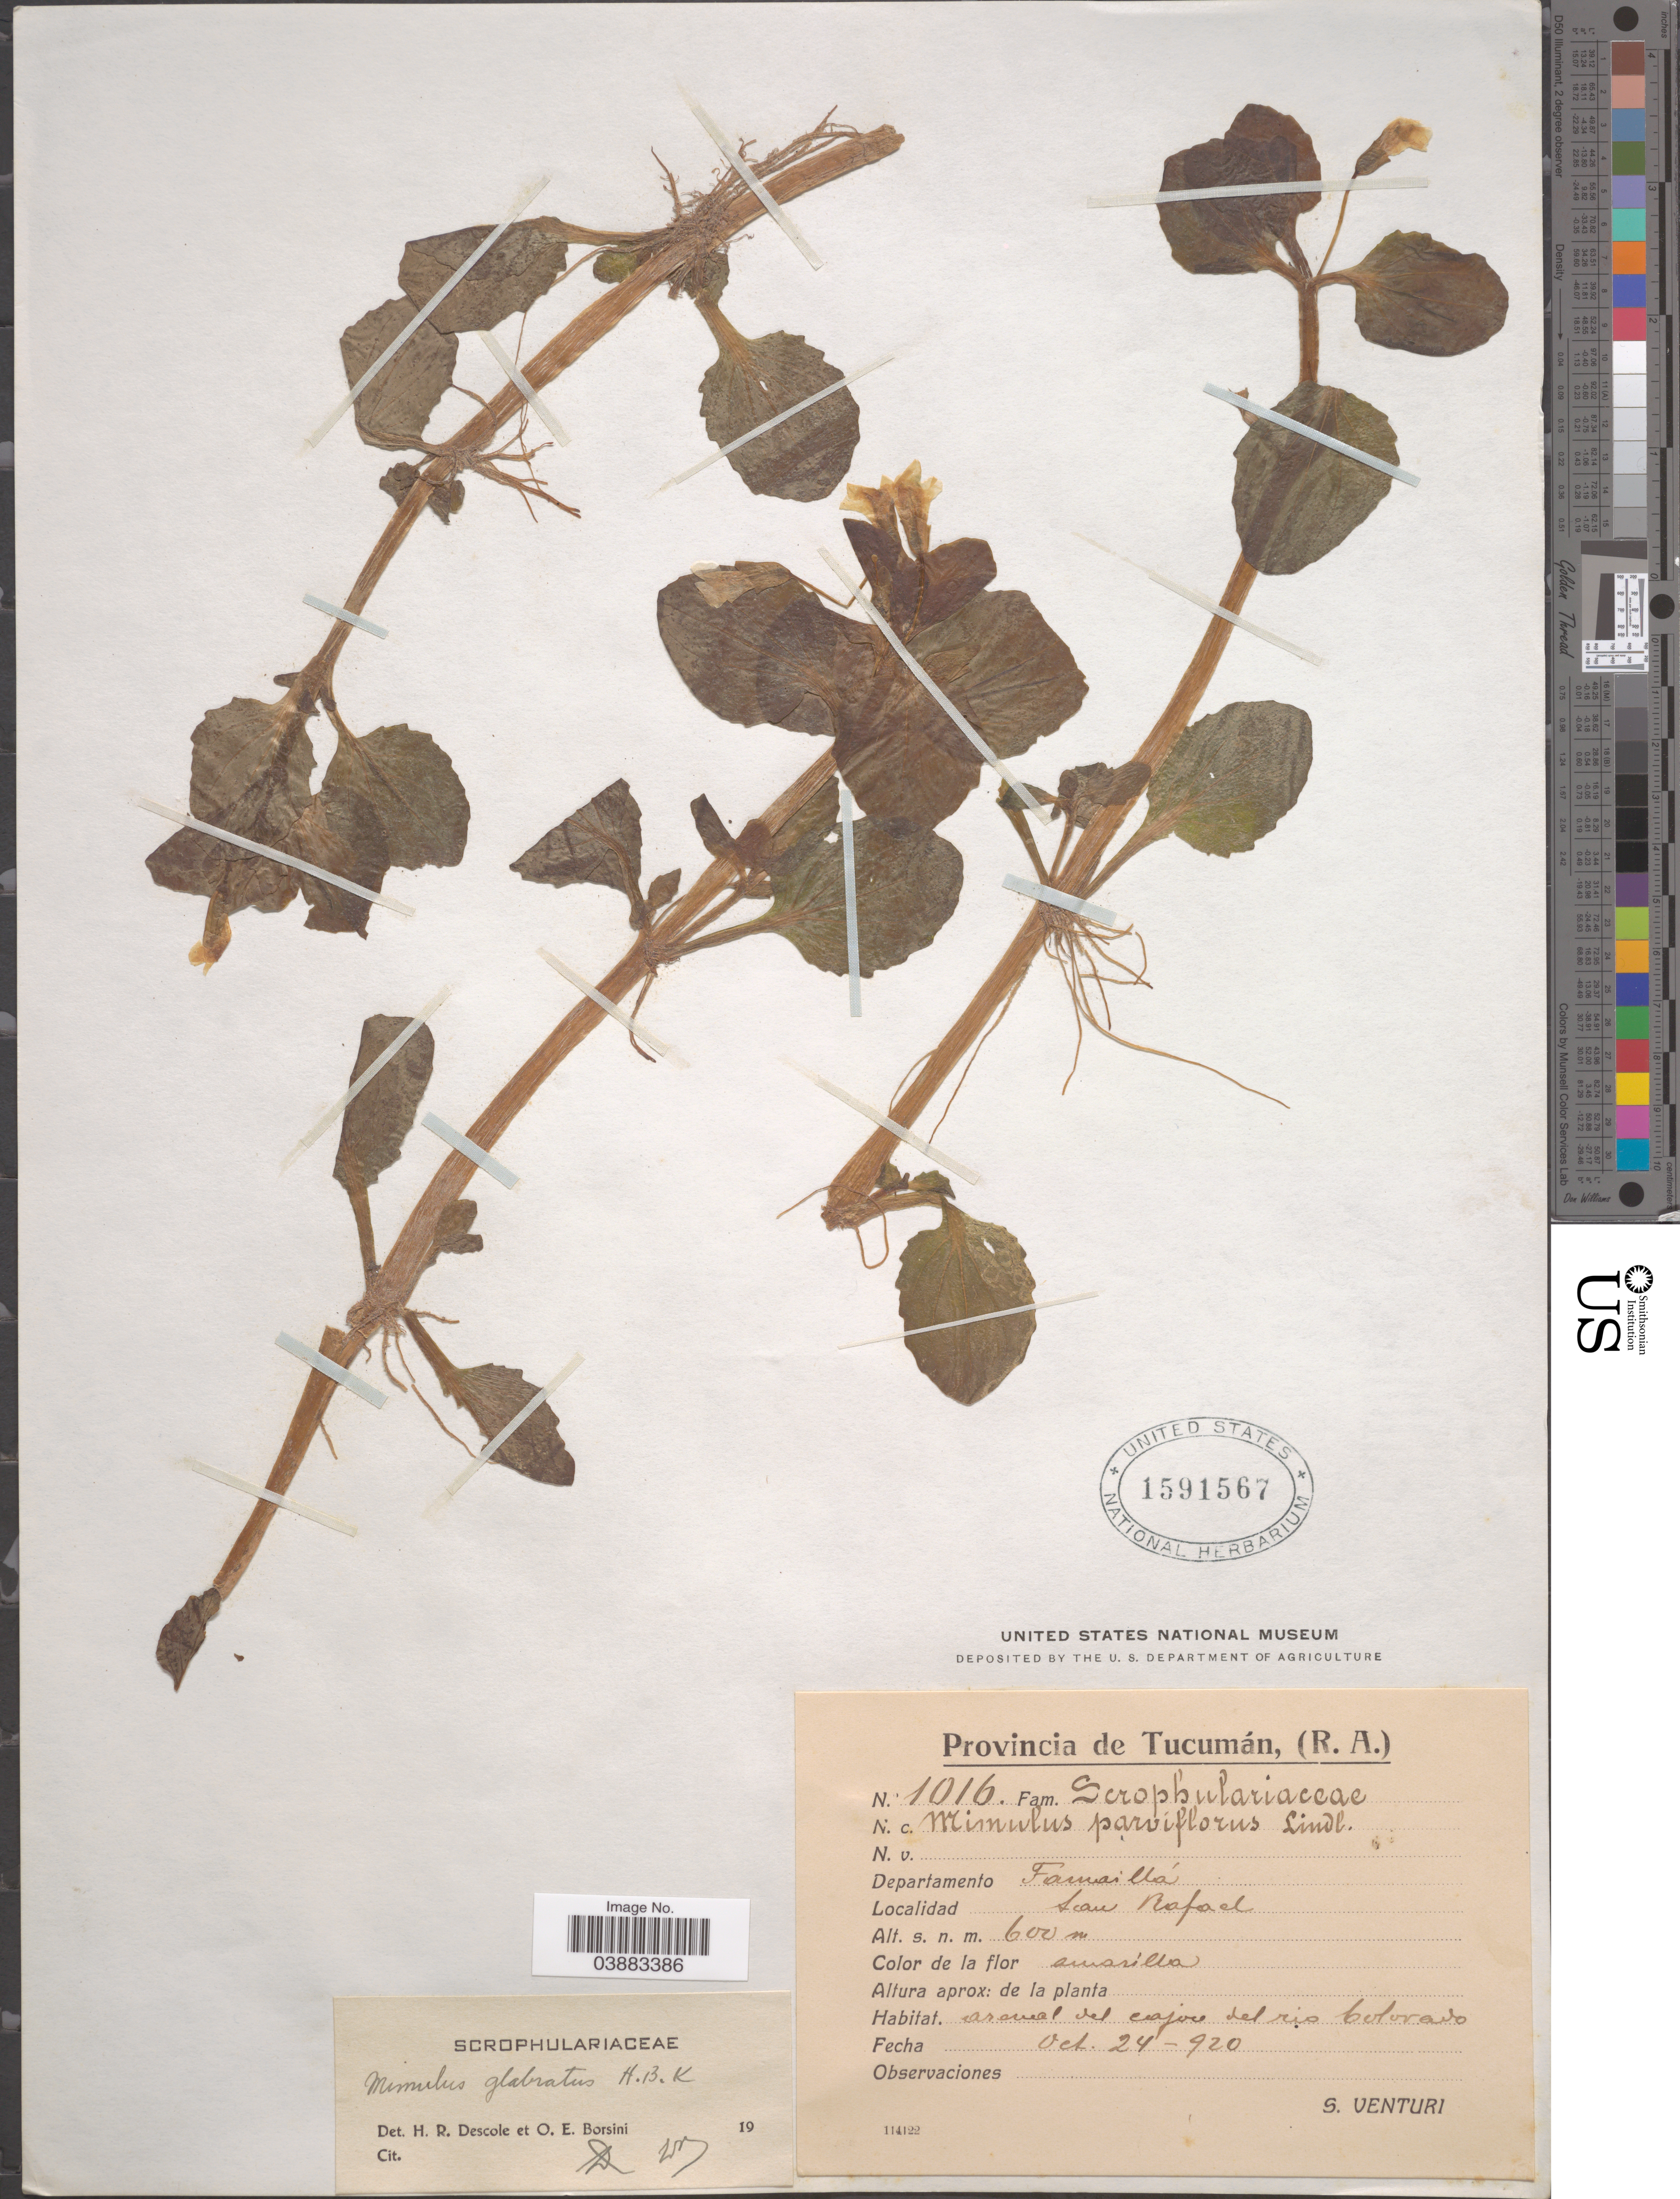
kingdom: Plantae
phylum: Tracheophyta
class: Magnoliopsida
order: Lamiales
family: Phrymaceae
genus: Mimulus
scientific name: Mimulus glabratus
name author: Kunth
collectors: S. Venturi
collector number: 1016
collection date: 1920-10-24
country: Argentina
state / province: Tucuman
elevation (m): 600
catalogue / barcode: US 1591567